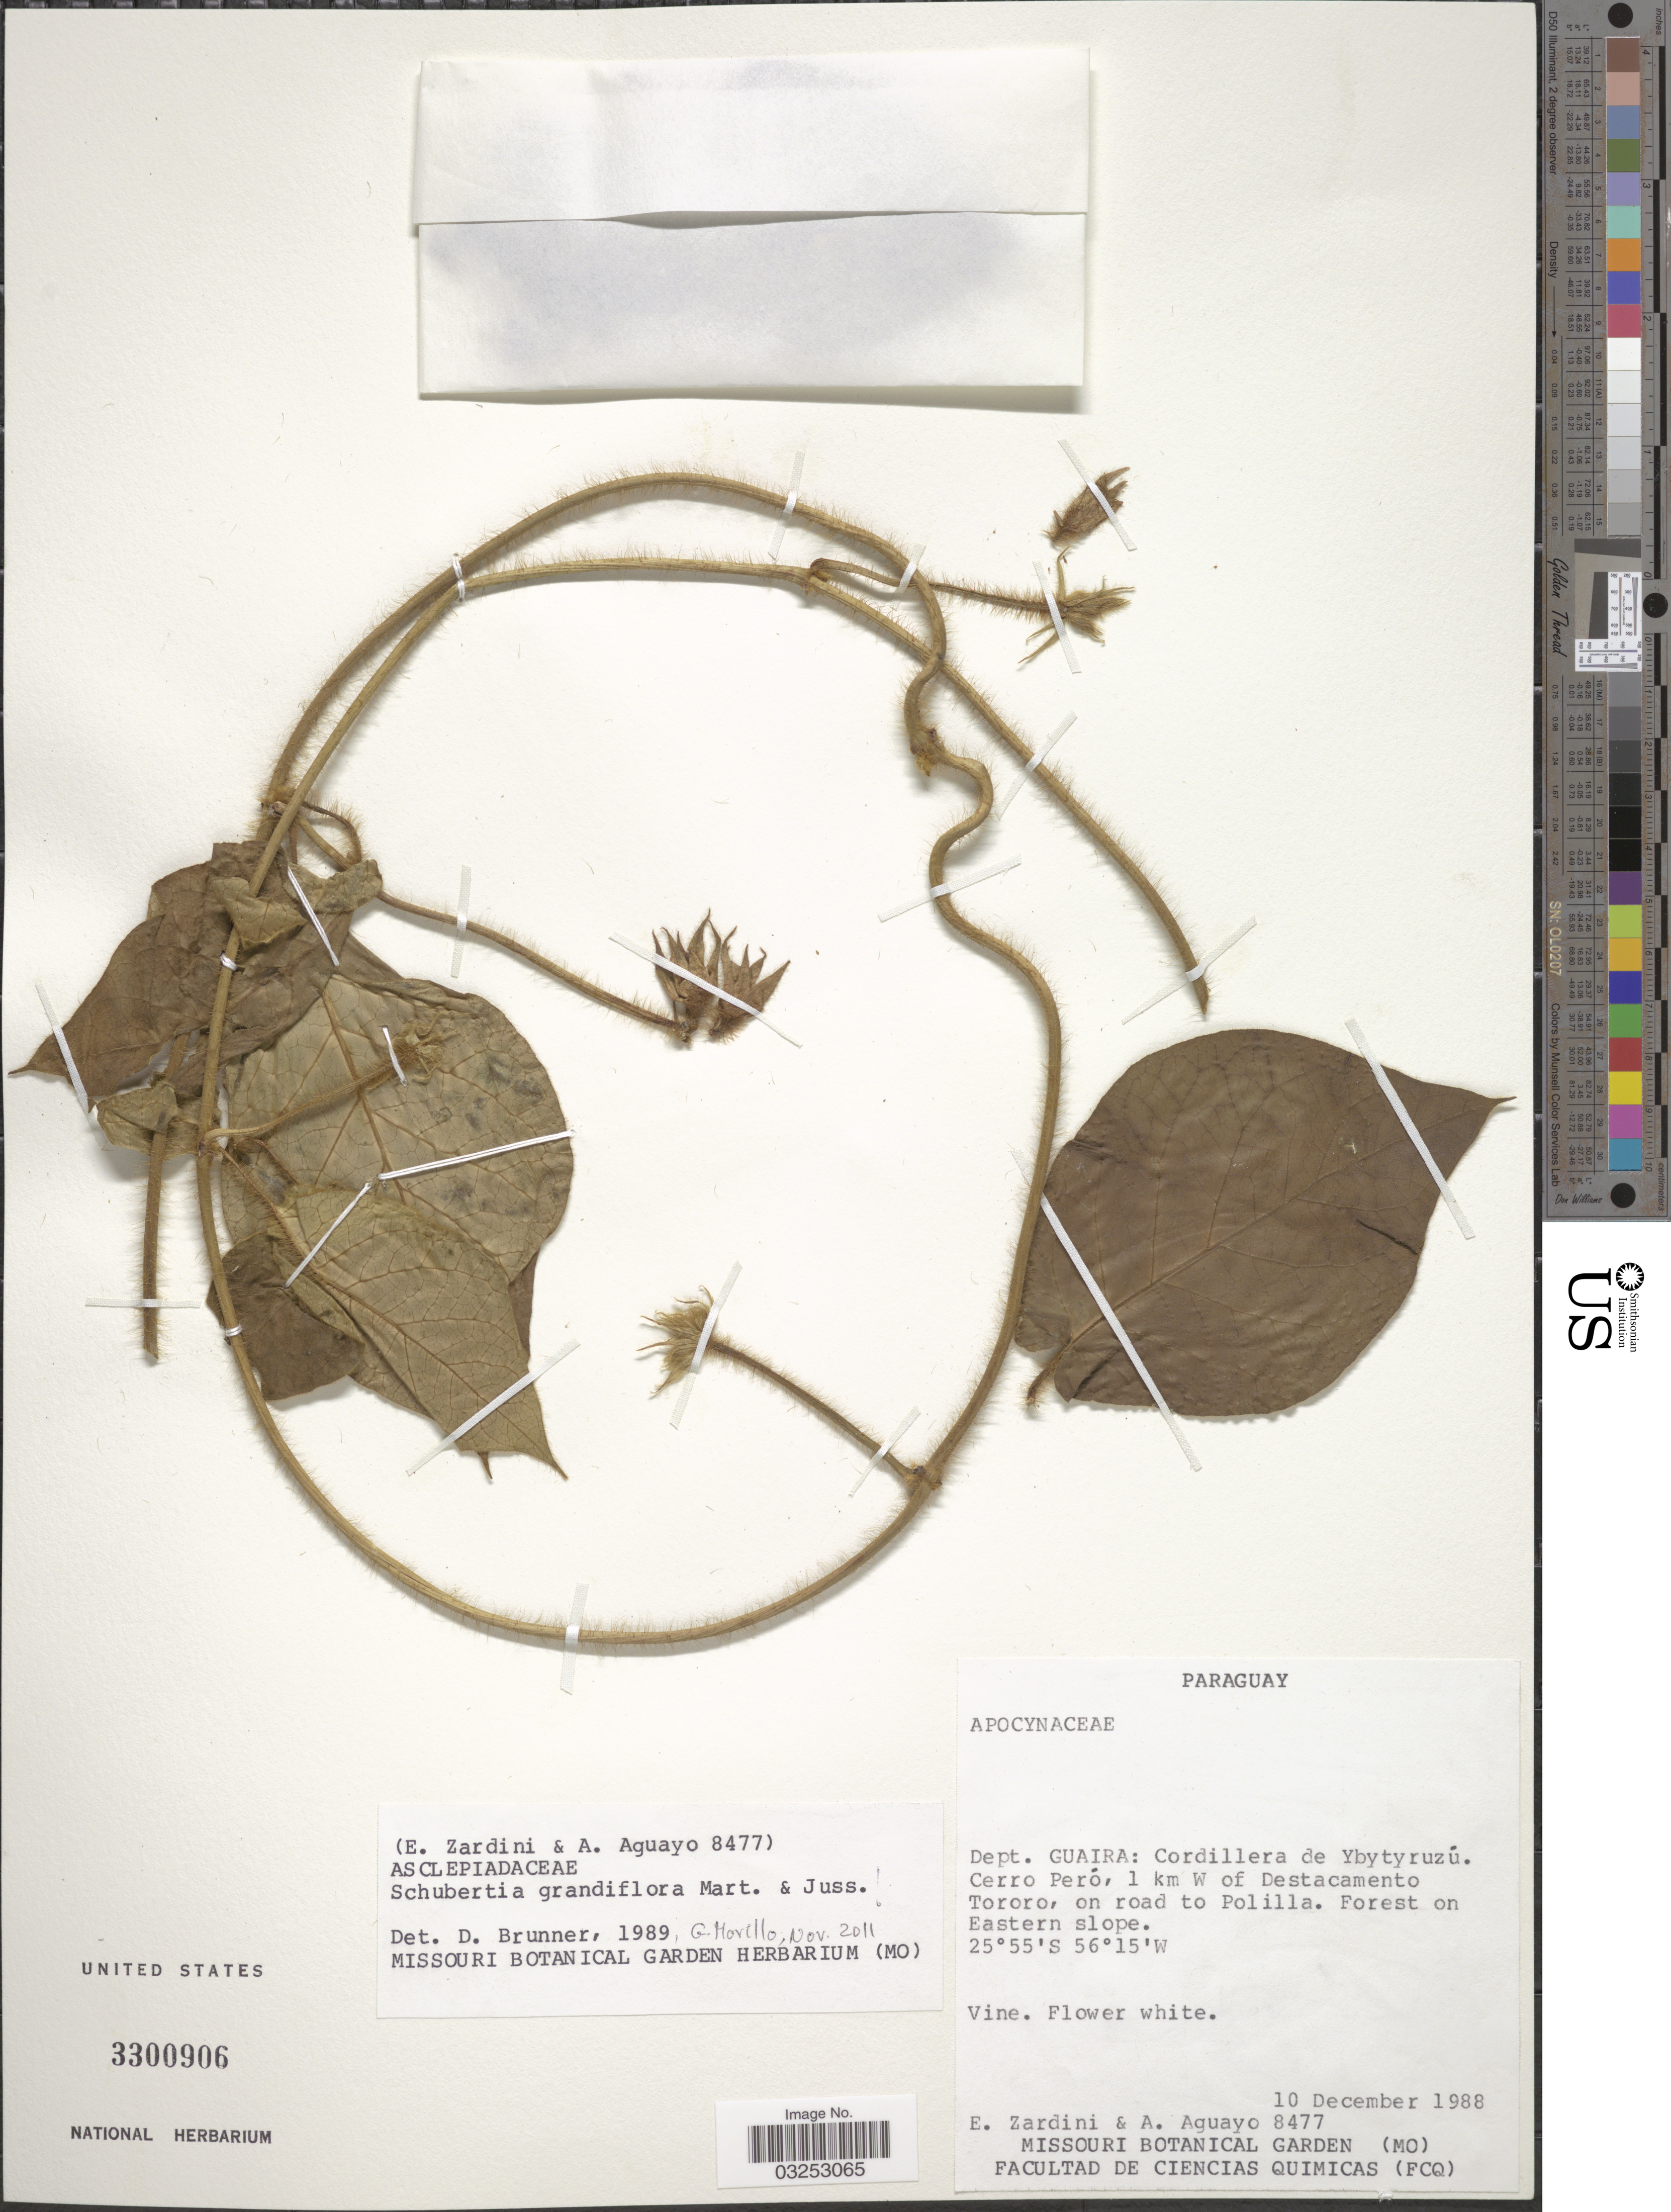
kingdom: Plantae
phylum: Tracheophyta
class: Magnoliopsida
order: Gentianales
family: Apocynaceae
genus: Schubertia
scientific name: Schubertia grandiflora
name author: Mart.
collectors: E. Zardini & A. Aguayo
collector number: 8477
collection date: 1988-12-10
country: Paraguay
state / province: Guaira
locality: Dept. Guaira: Cordillera de Ybytyruzú. Cerro Peró, 1 km W of Destacamento Tororo, on road to Polilla. Forest on Eastern slope.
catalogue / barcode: US 3300906